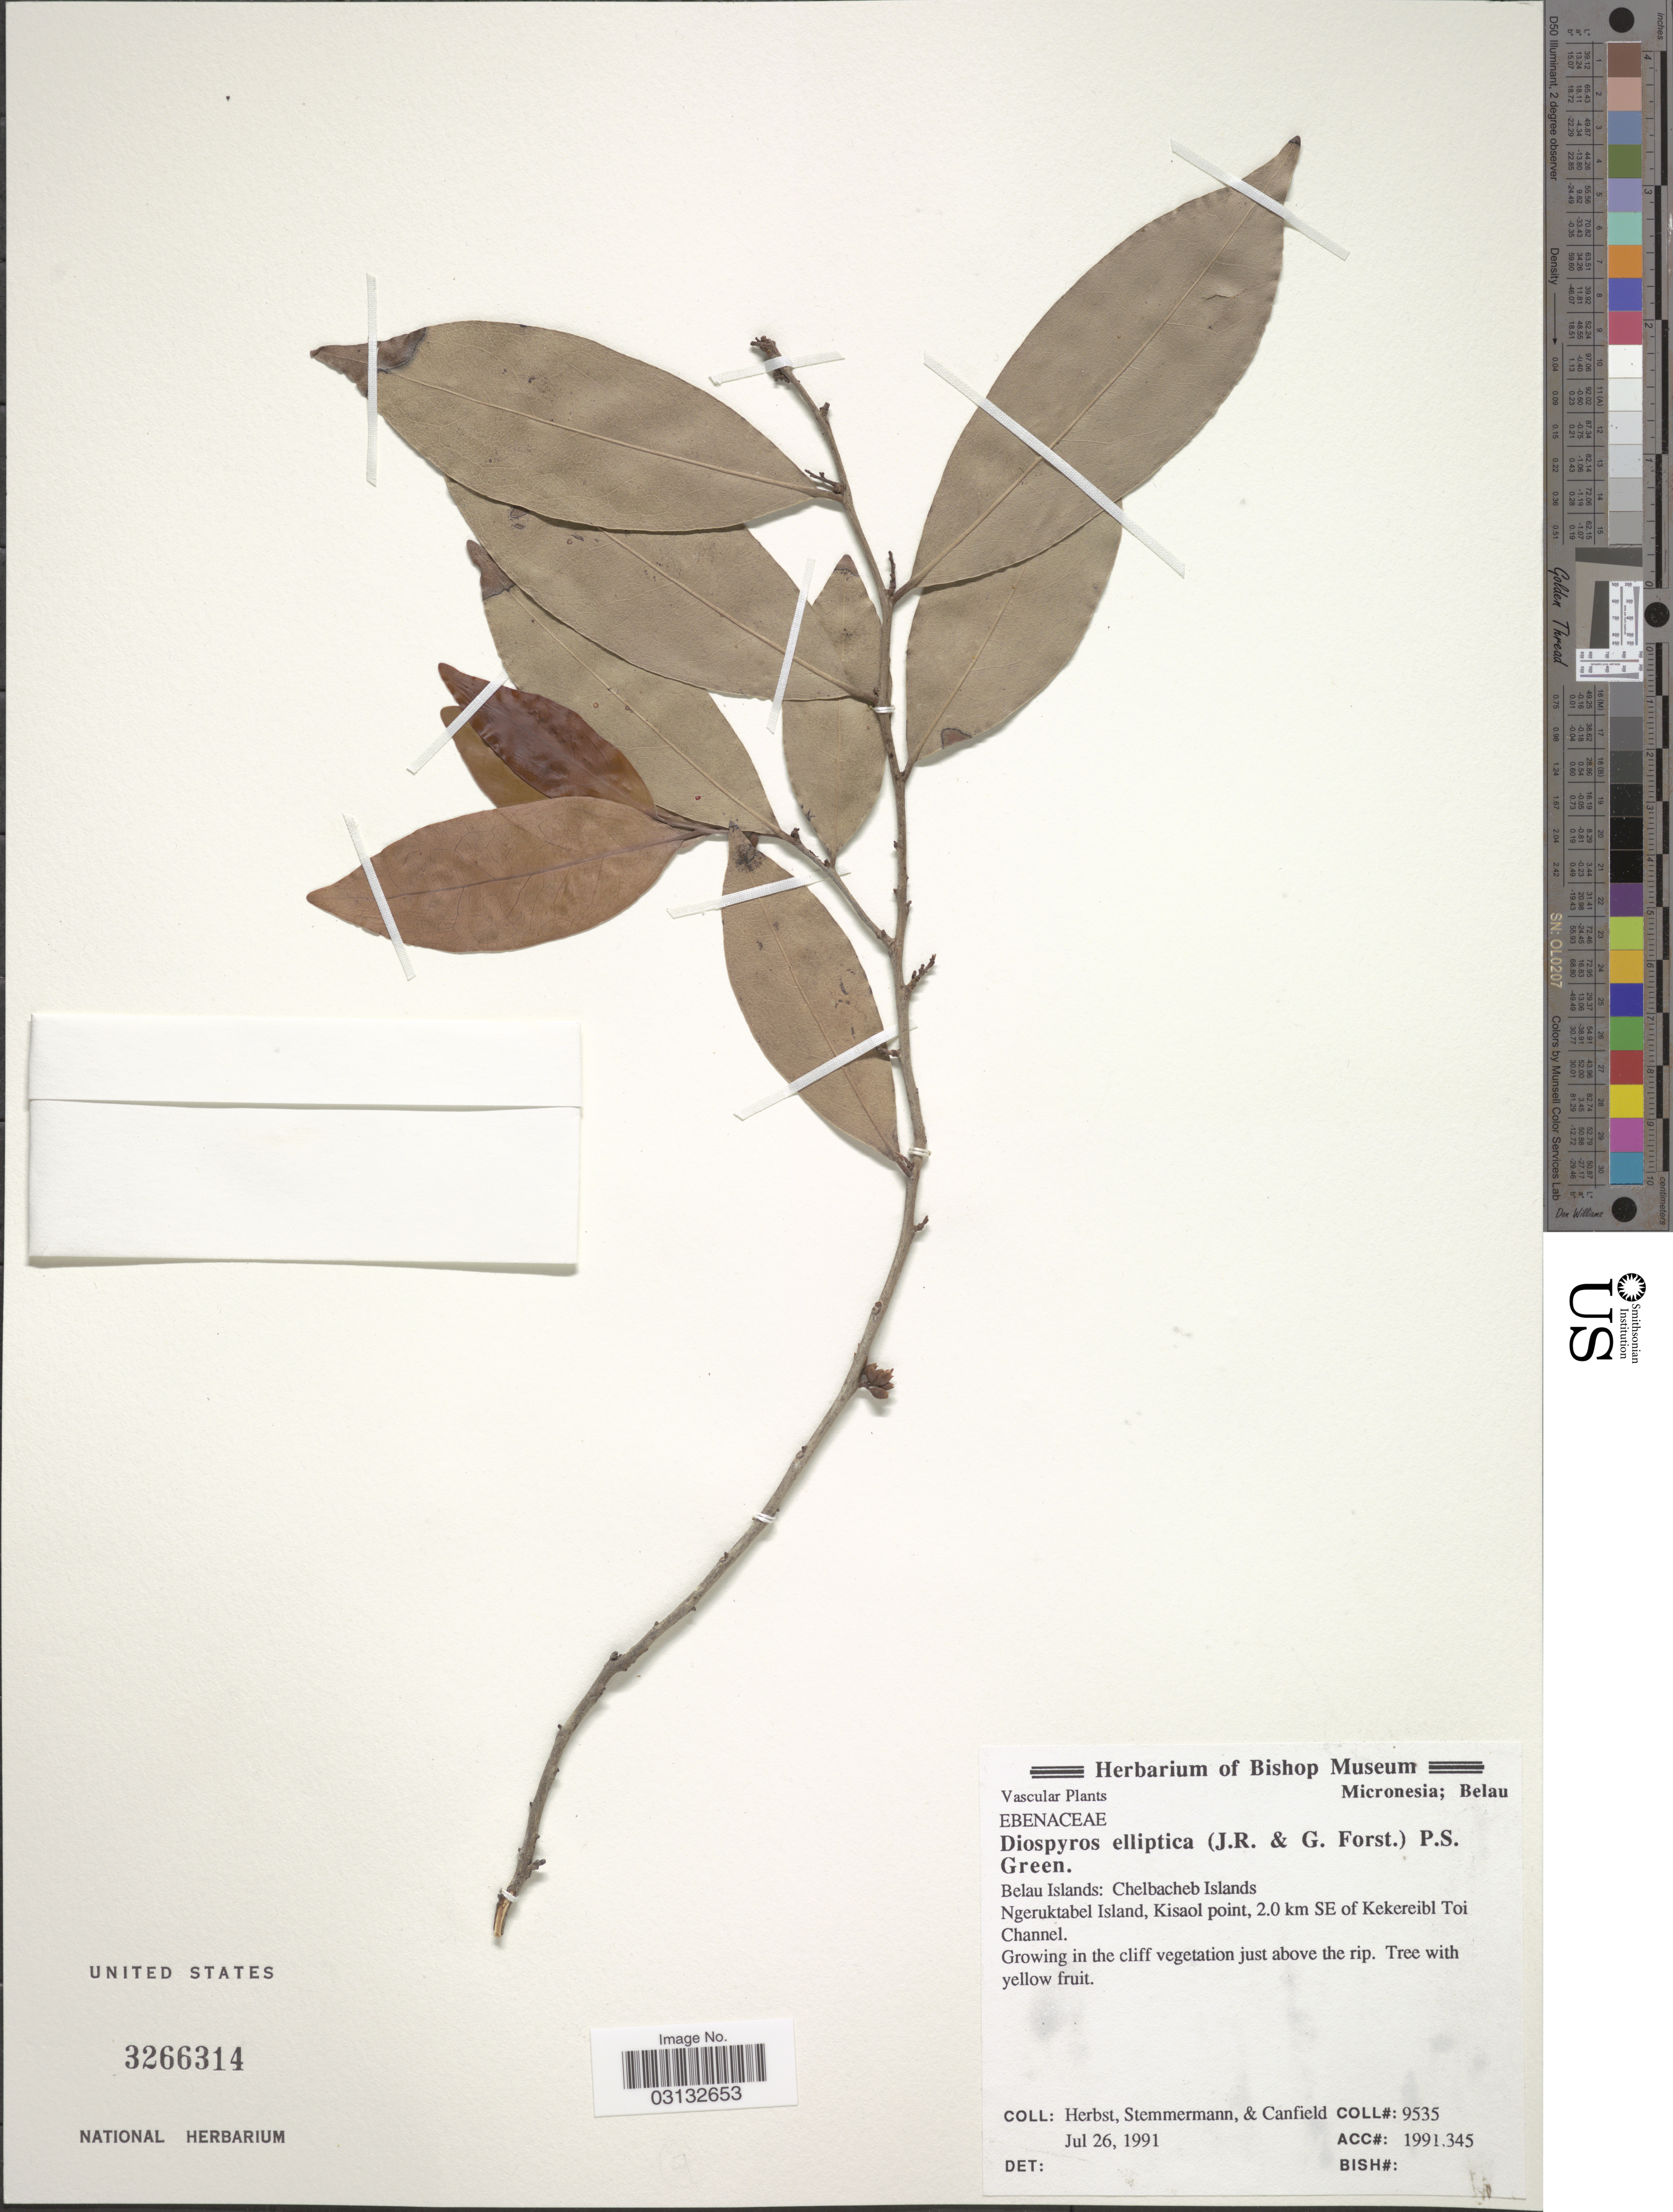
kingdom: Plantae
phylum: Tracheophyta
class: Magnoliopsida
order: Ericales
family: Ebenaceae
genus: Diospyros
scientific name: Diospyros elliptica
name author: P.S. Green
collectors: -. Herbst, -. Stemmermann & -. Canfield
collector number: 9535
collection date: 1991-07-26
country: Palau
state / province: Koror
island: Ngeruktabel [Urukthapel]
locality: Belau Islands: Chelbacheb Islands. Ngeruktabel Island, Kisaol point, 2.0 km SE of Kekereibl Toi Channel.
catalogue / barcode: US 3266314